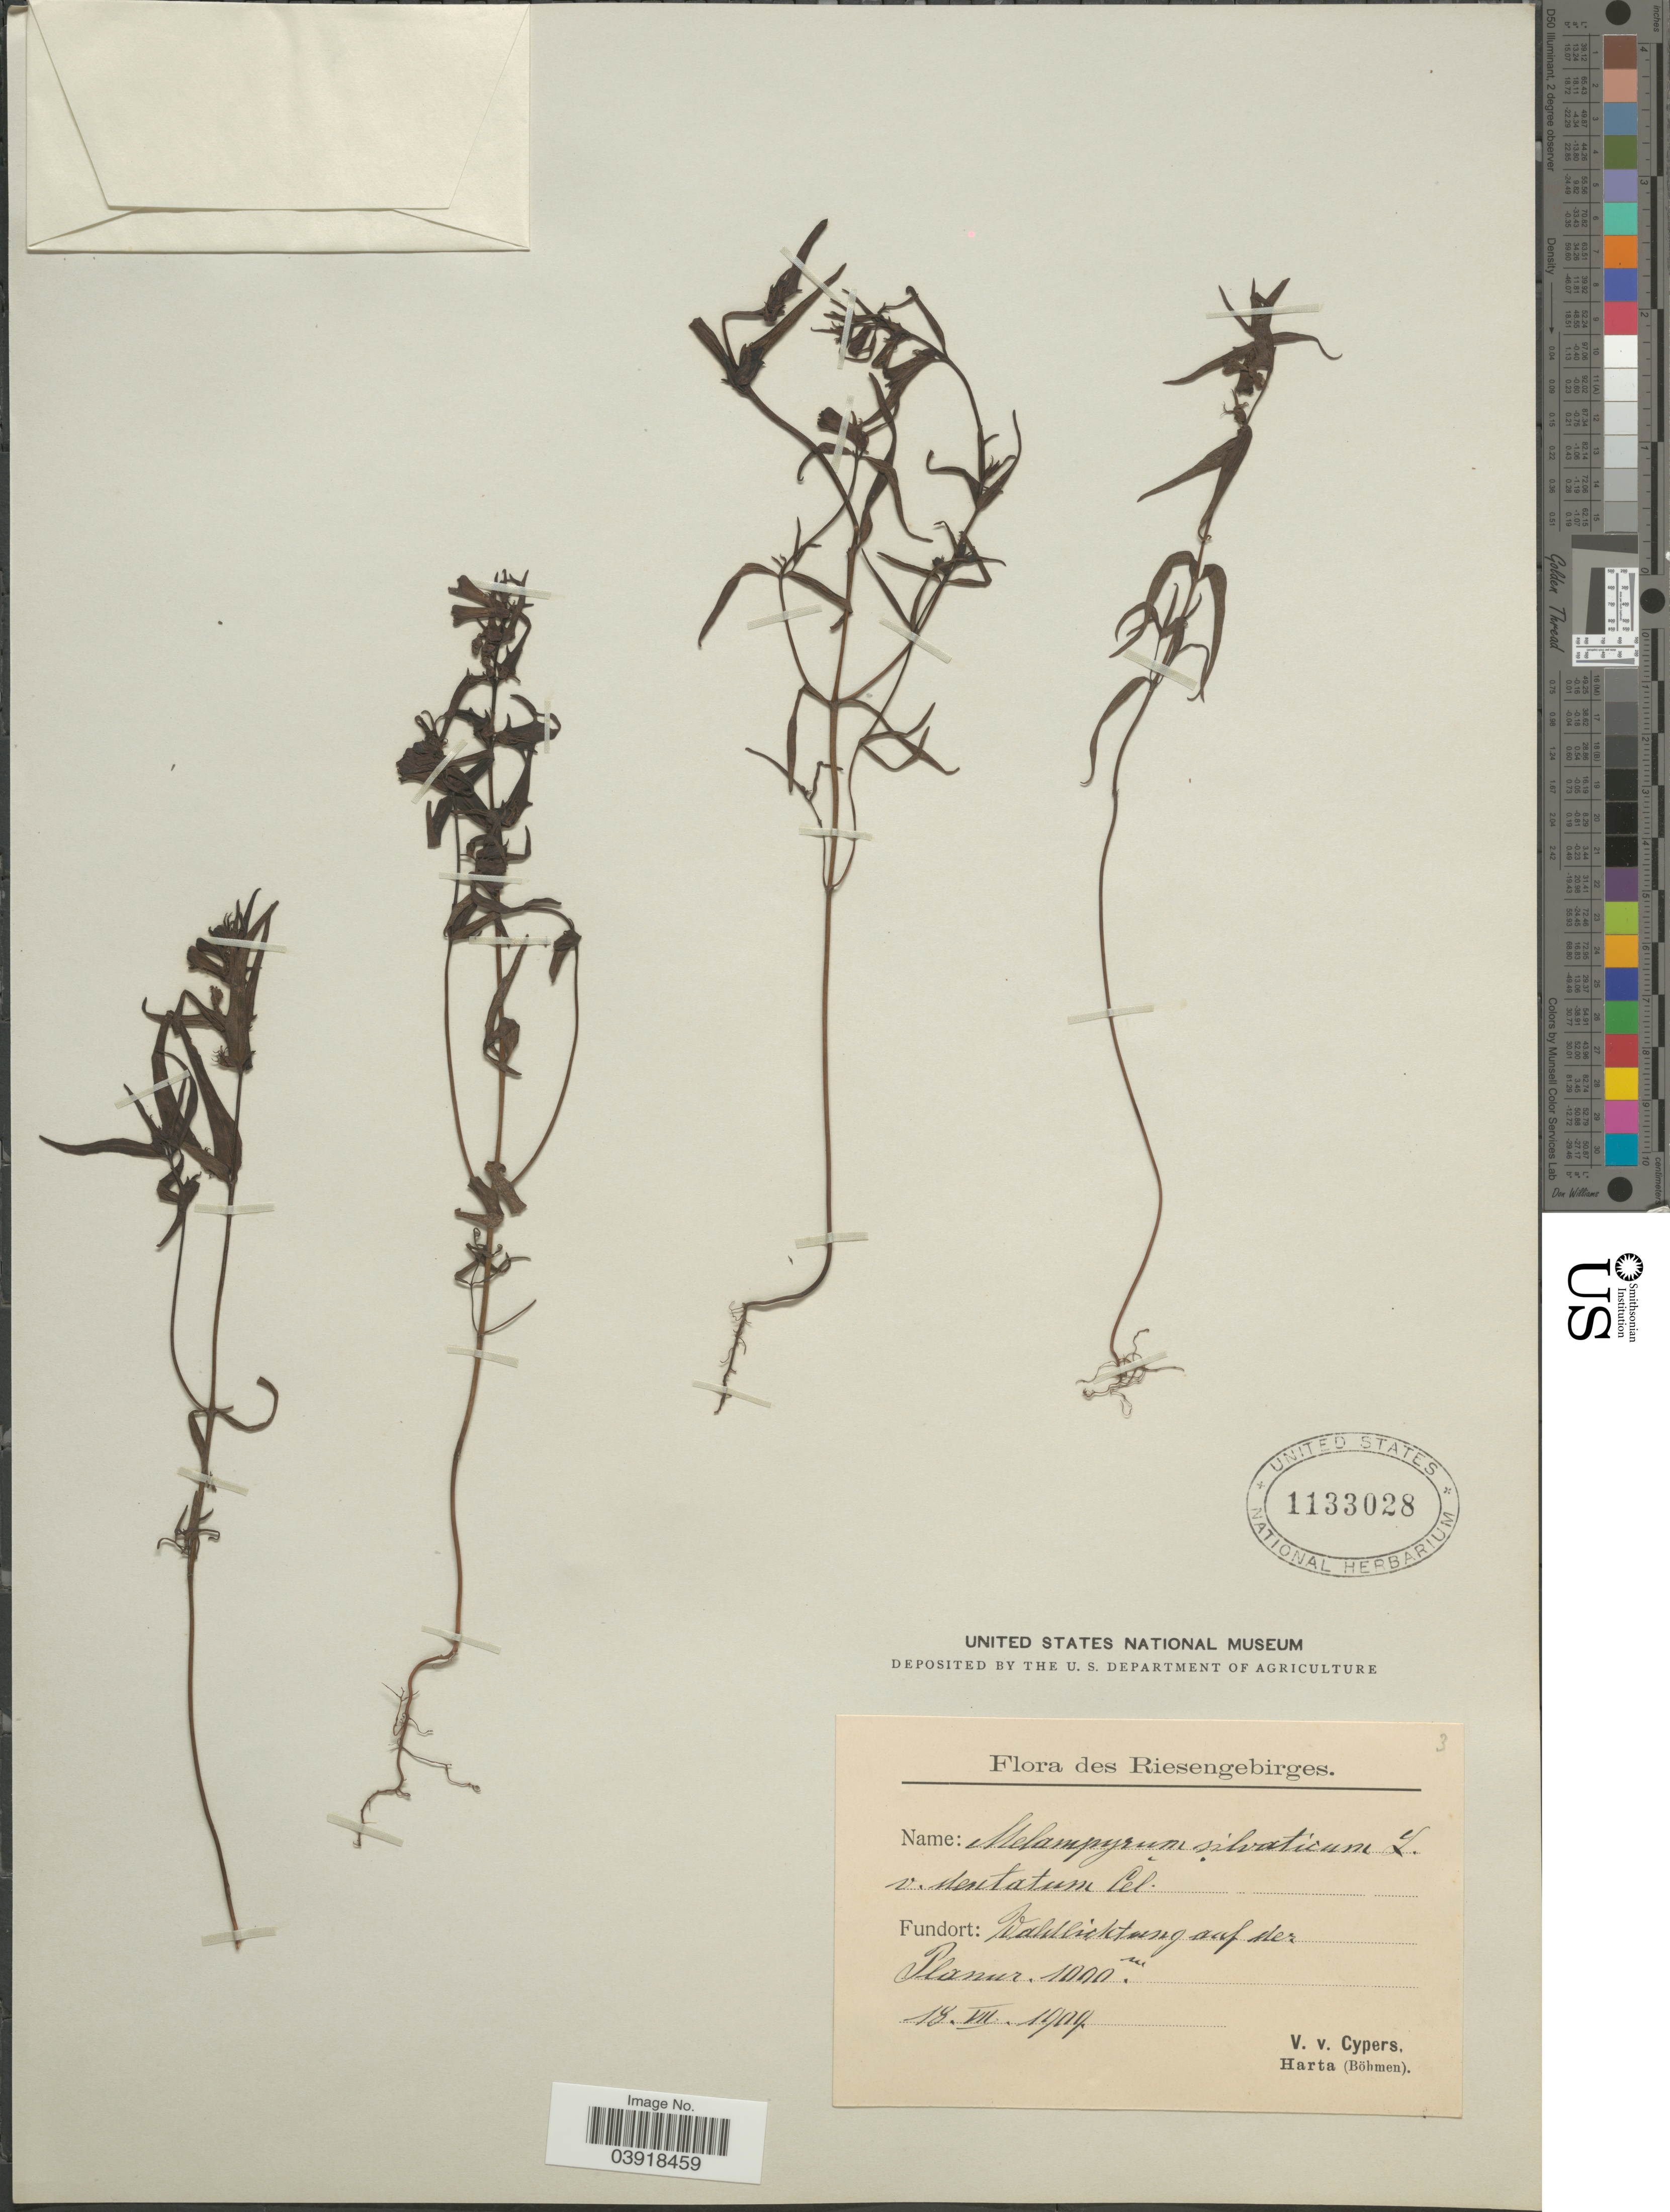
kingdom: Plantae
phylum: Tracheophyta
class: Magnoliopsida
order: Lamiales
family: Orobanchaceae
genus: Melampyrum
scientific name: Melampyrum sylvaticum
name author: L.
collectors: V. Cypers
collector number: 3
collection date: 1909-07-18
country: Czechia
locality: Riesengebirges. Waldlüchtang auf der Planur.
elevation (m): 1000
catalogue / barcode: US 1133028